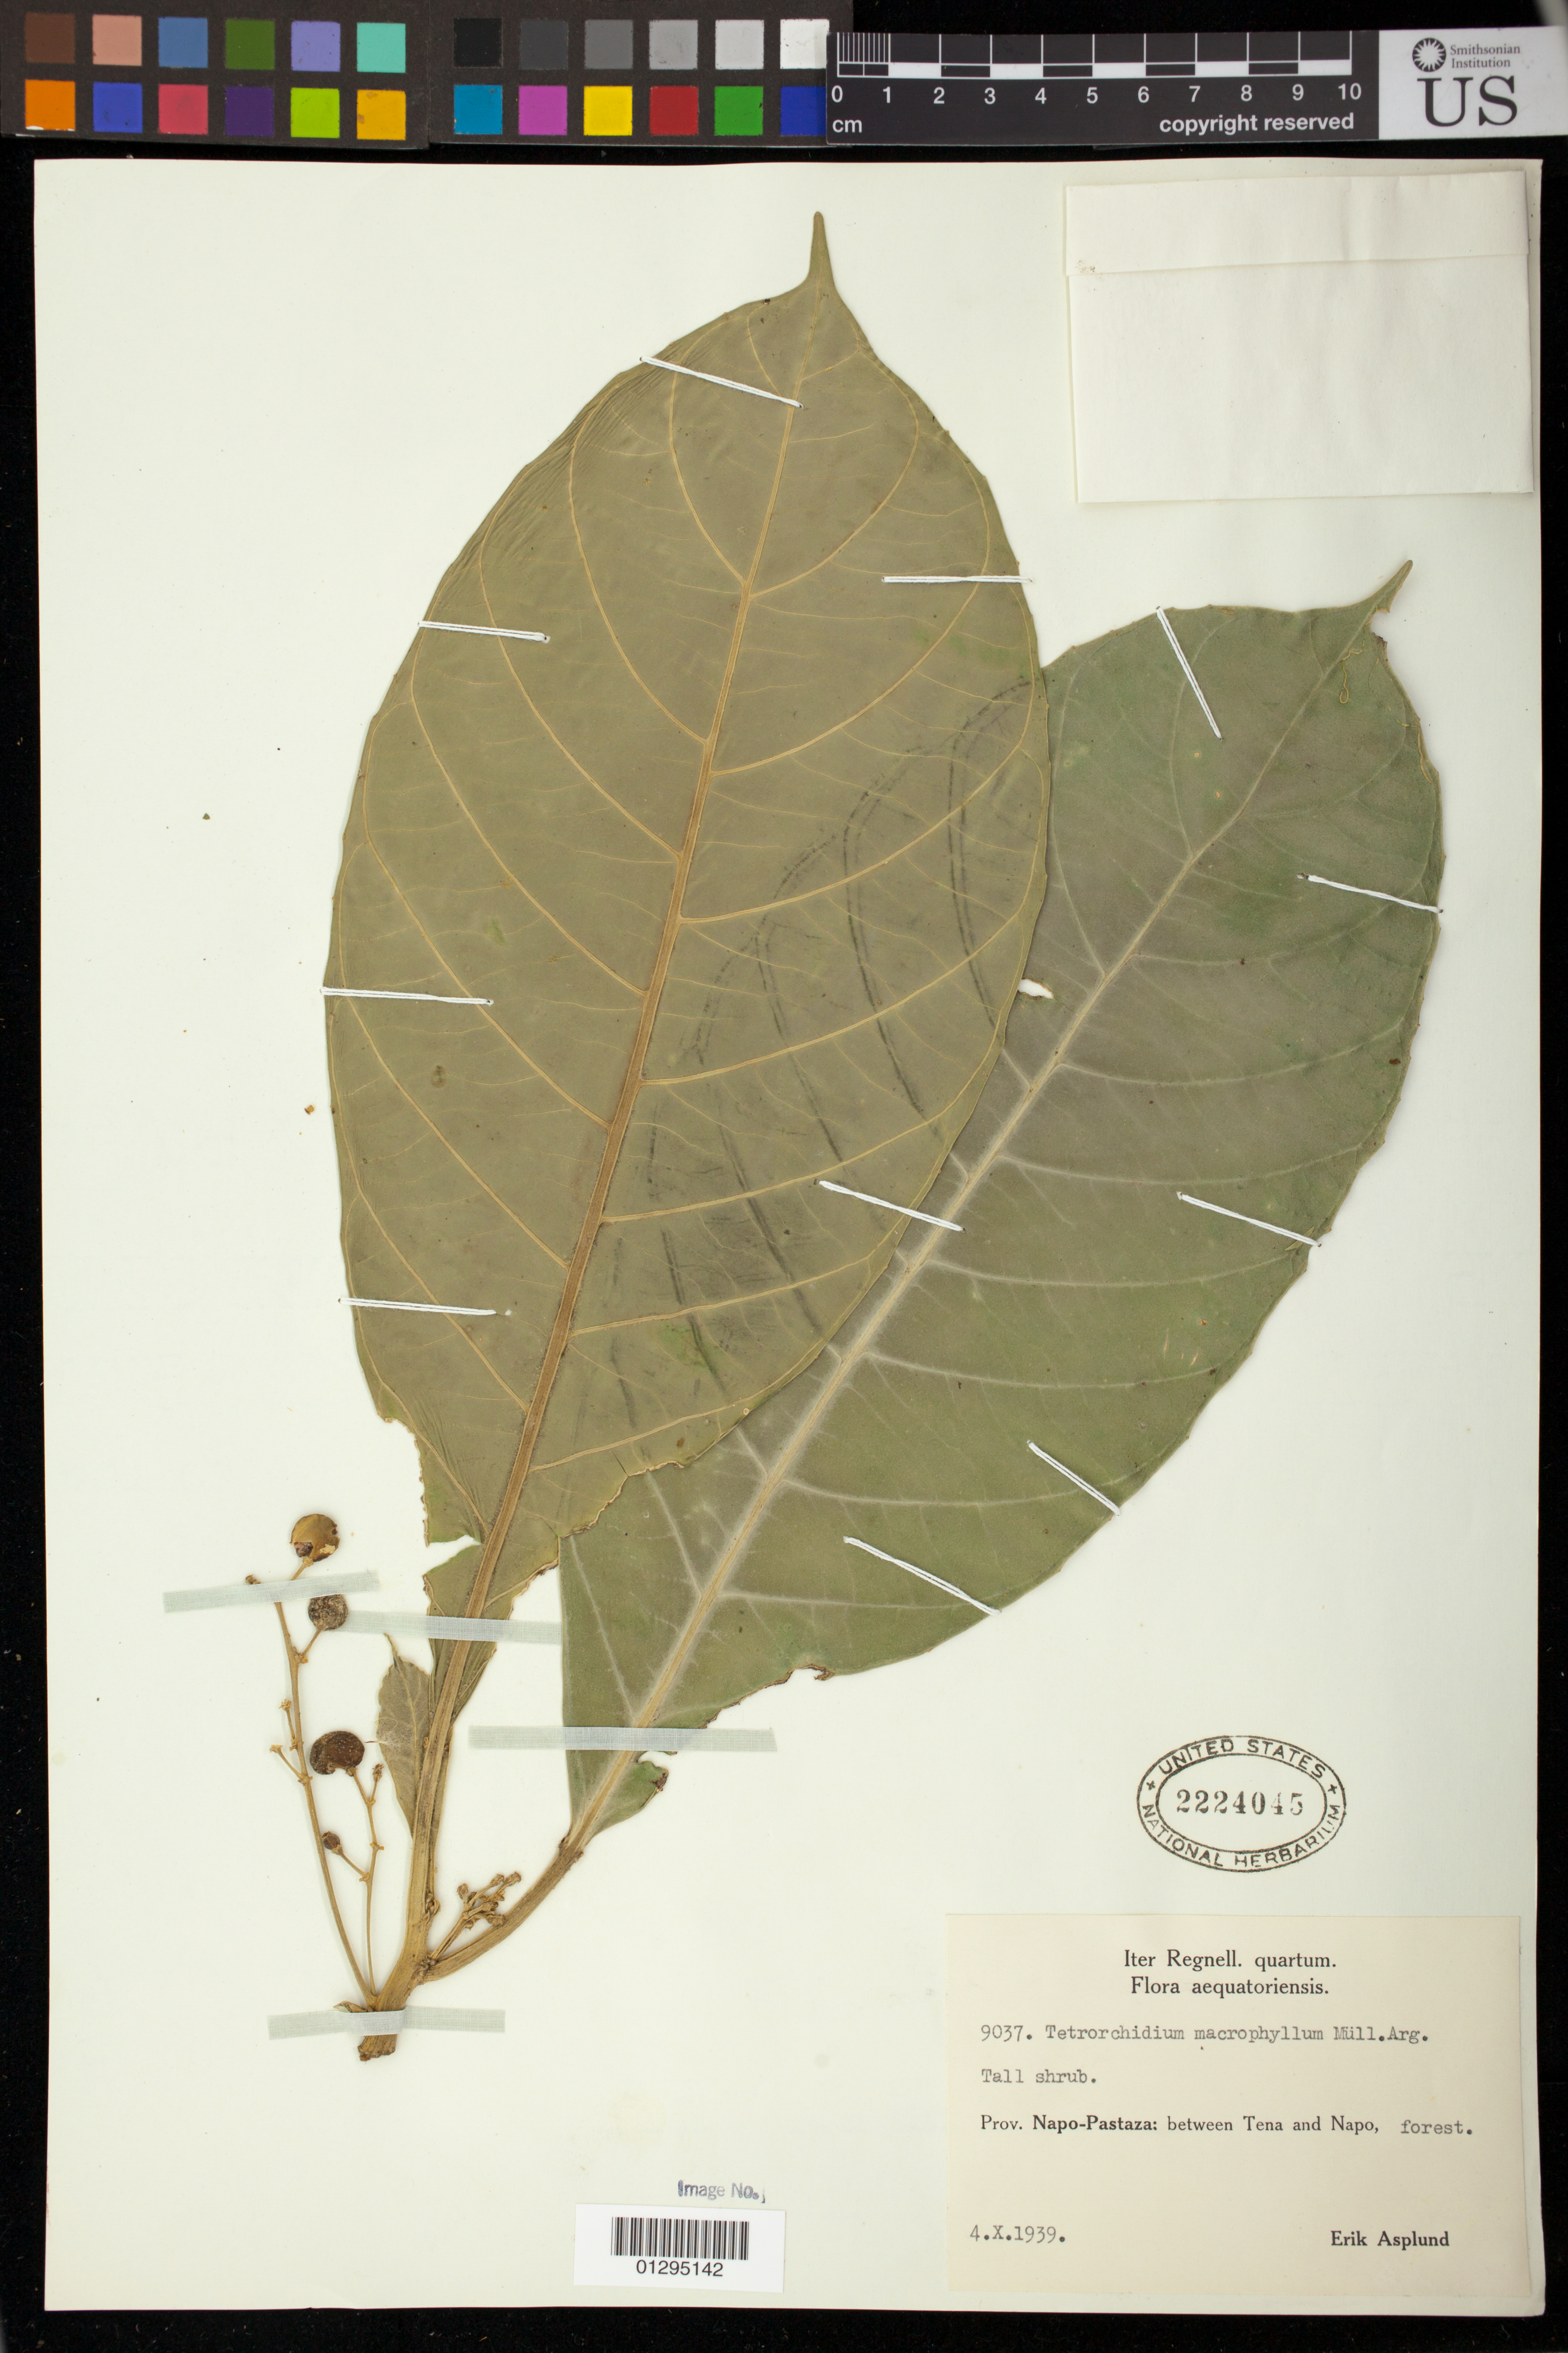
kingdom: Plantae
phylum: Tracheophyta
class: Magnoliopsida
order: Malpighiales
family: Euphorbiaceae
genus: Tetrorchidium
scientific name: Tetrorchidium macrophyllum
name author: Müll. Arg.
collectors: E. Asplund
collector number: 9037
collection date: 1939-10-04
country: Ecuador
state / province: Pastaza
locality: Between Tena and Napo.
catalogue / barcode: US 2224045